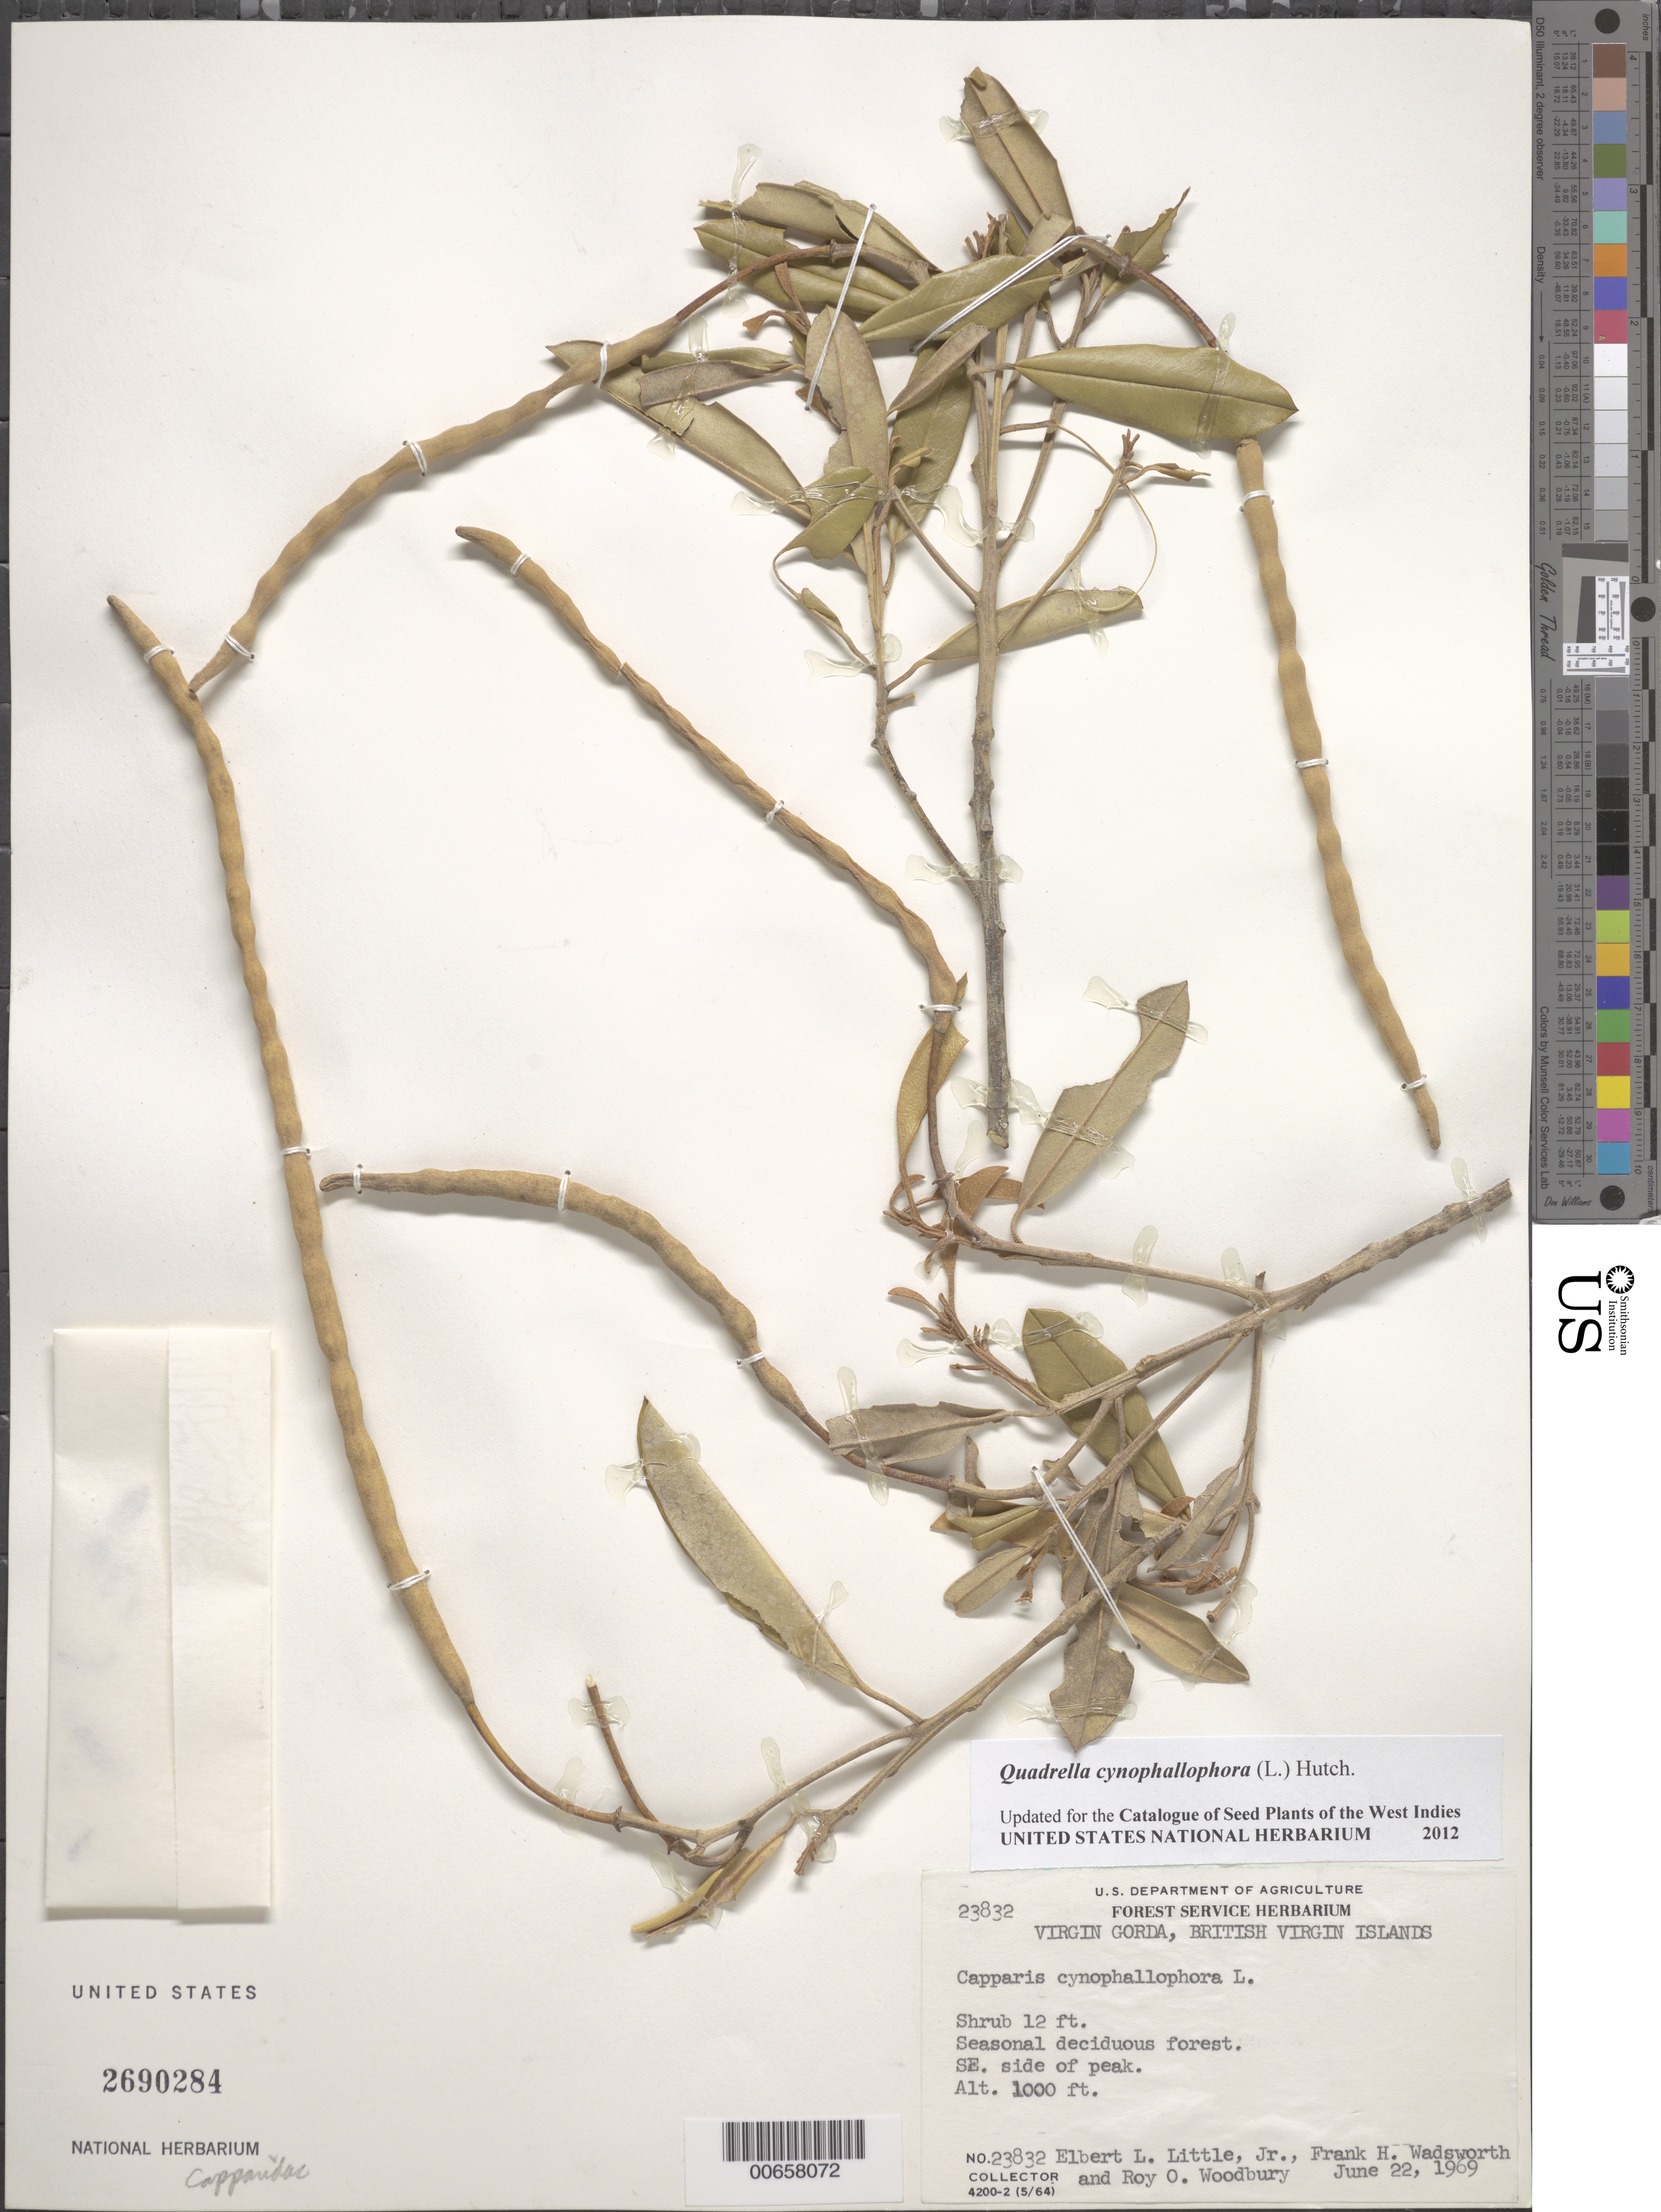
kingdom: Plantae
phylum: Tracheophyta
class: Magnoliopsida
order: Brassicales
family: Capparaceae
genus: Capparis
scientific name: Capparis cynophallophora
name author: L.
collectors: E. L. Little, F. Wadsworth & R. O. Woodbury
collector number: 23832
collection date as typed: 22 Jun 1969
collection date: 1969-06-22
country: British Virgin Islands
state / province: Virgin Gorda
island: Virgin Gorda Island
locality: SE side of Peak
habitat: Seasonal deciduous forest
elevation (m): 305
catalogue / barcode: US 2690284